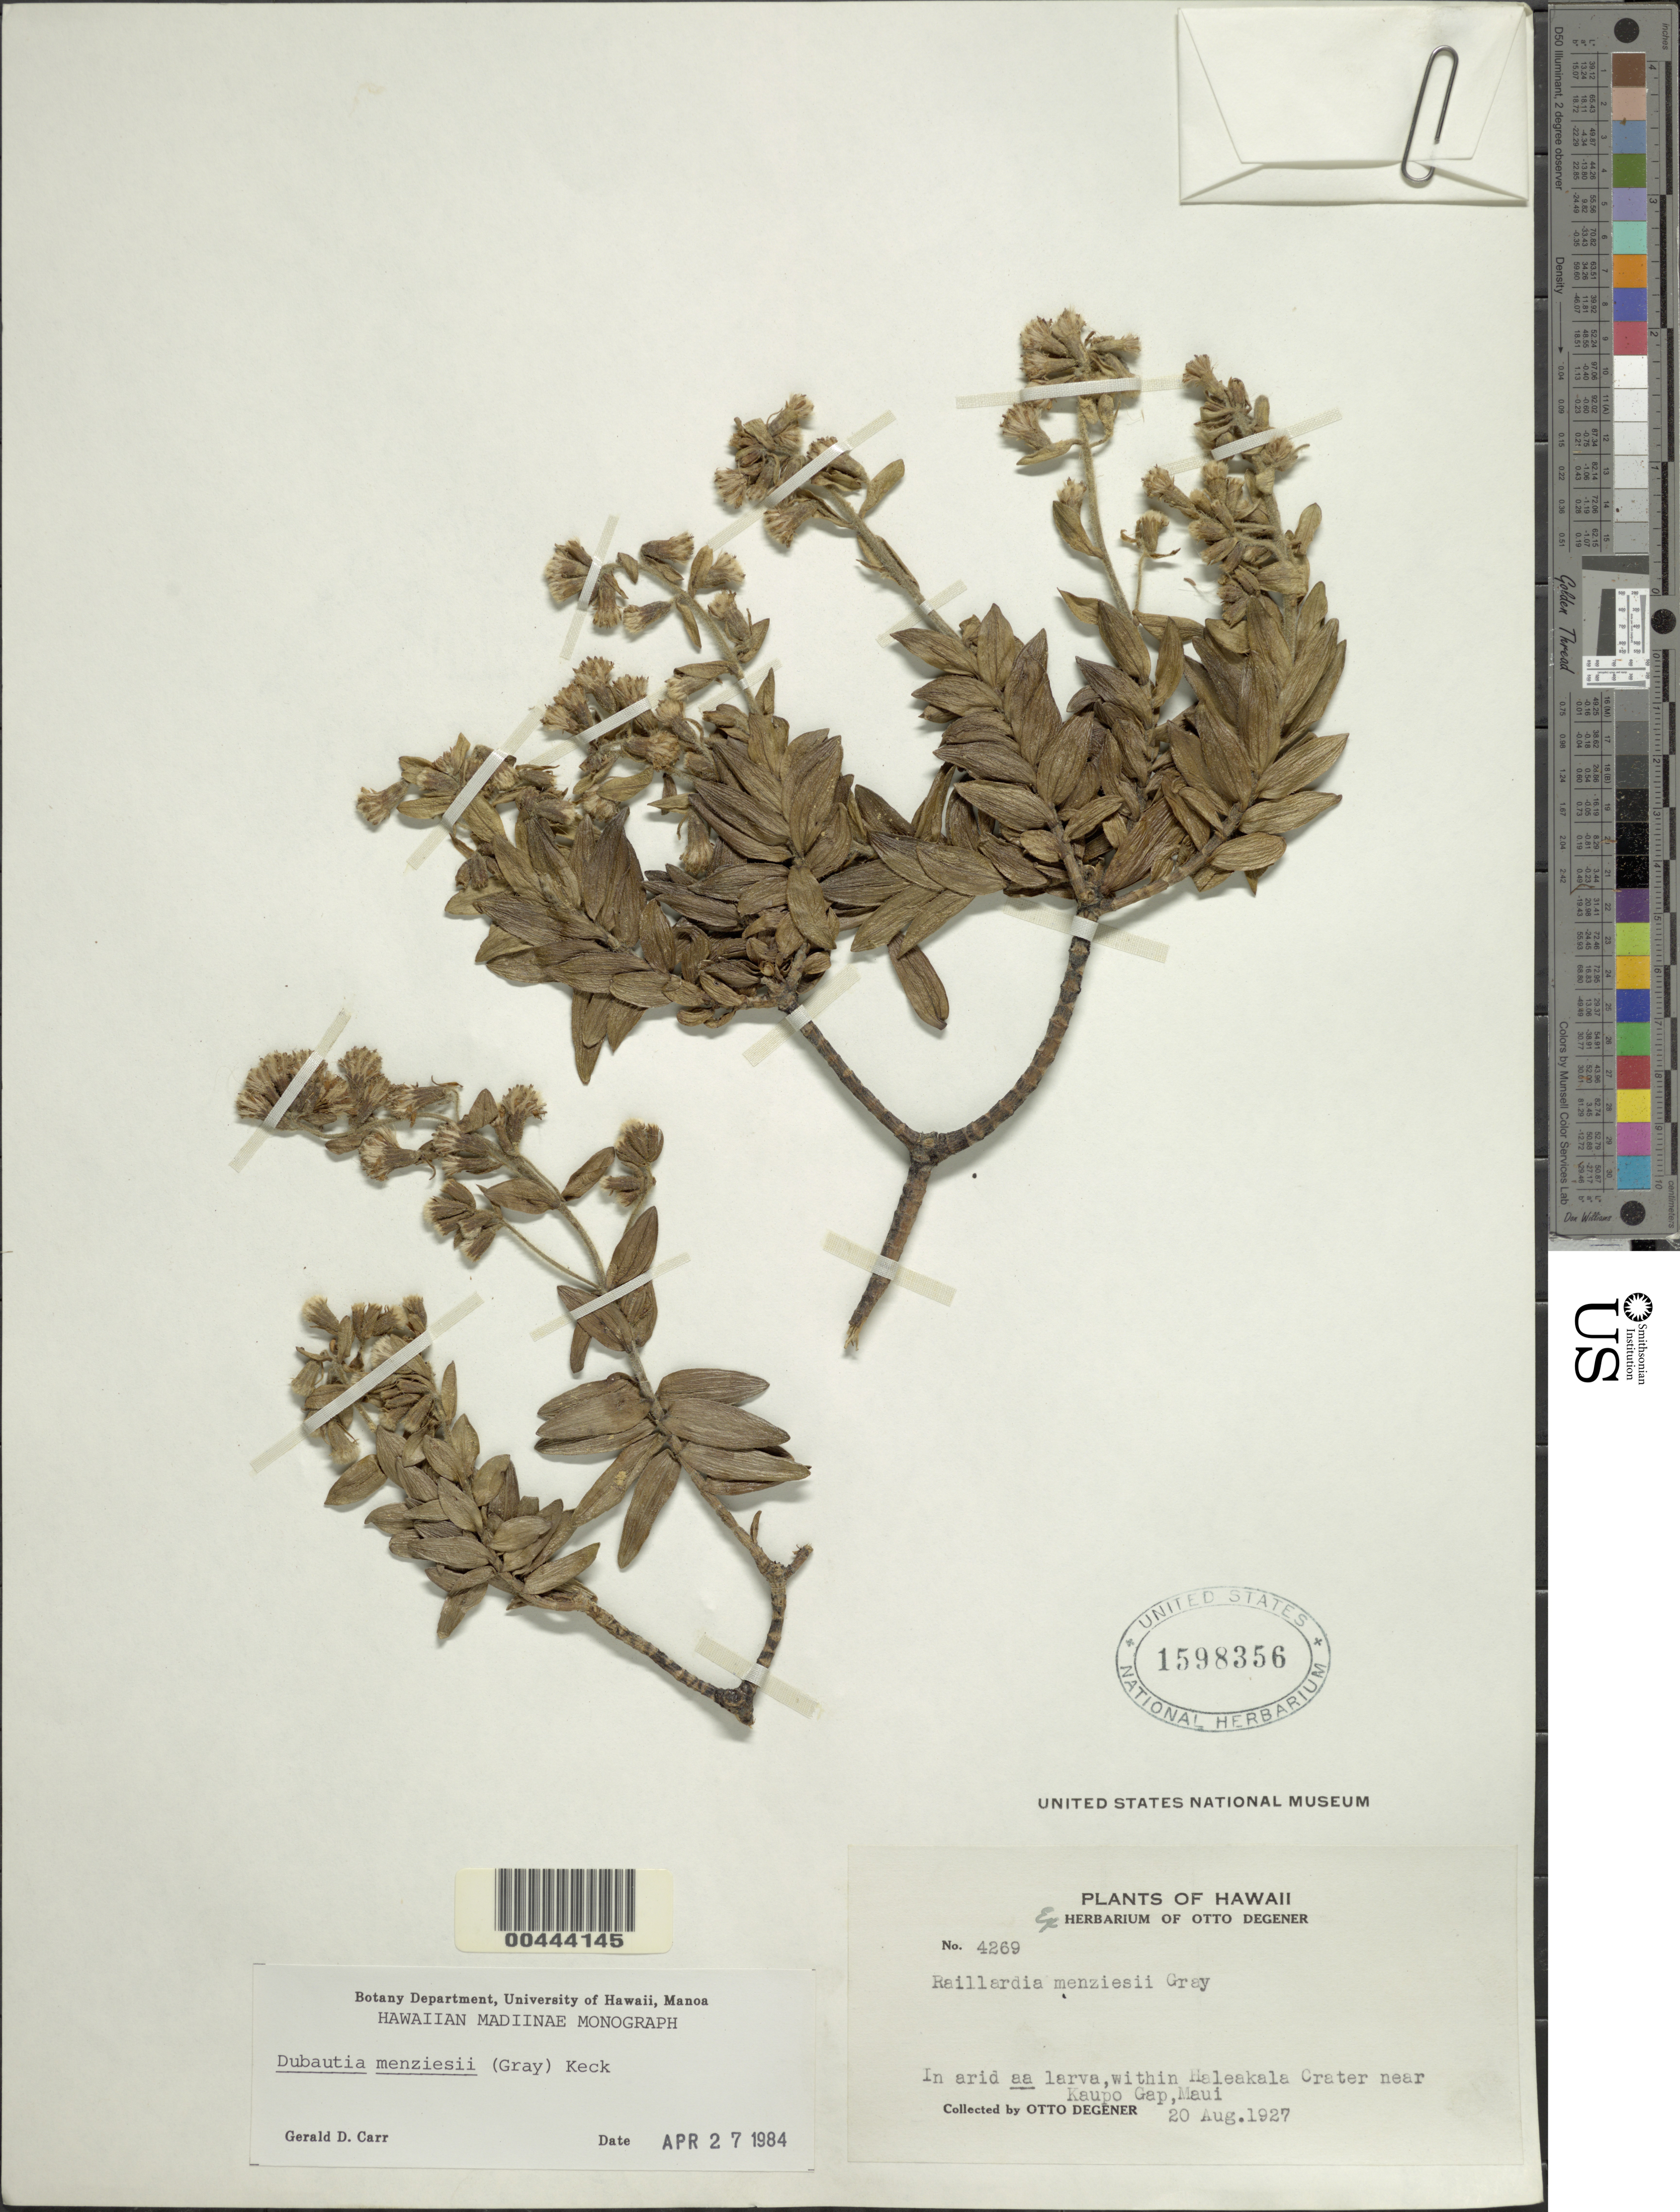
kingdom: Plantae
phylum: Tracheophyta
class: Magnoliopsida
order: Asterales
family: Asteraceae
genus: Dubautia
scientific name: Dubautia menziesii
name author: (A. Gray) D.D. Keck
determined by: Carr, G. D.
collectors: O. Degener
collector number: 4269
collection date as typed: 20 Aug 1927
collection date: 1927-08-20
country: United States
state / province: Hawaii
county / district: Maui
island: Maui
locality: Within Haleakala Crater near Kaupo Gap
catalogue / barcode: US 1598356